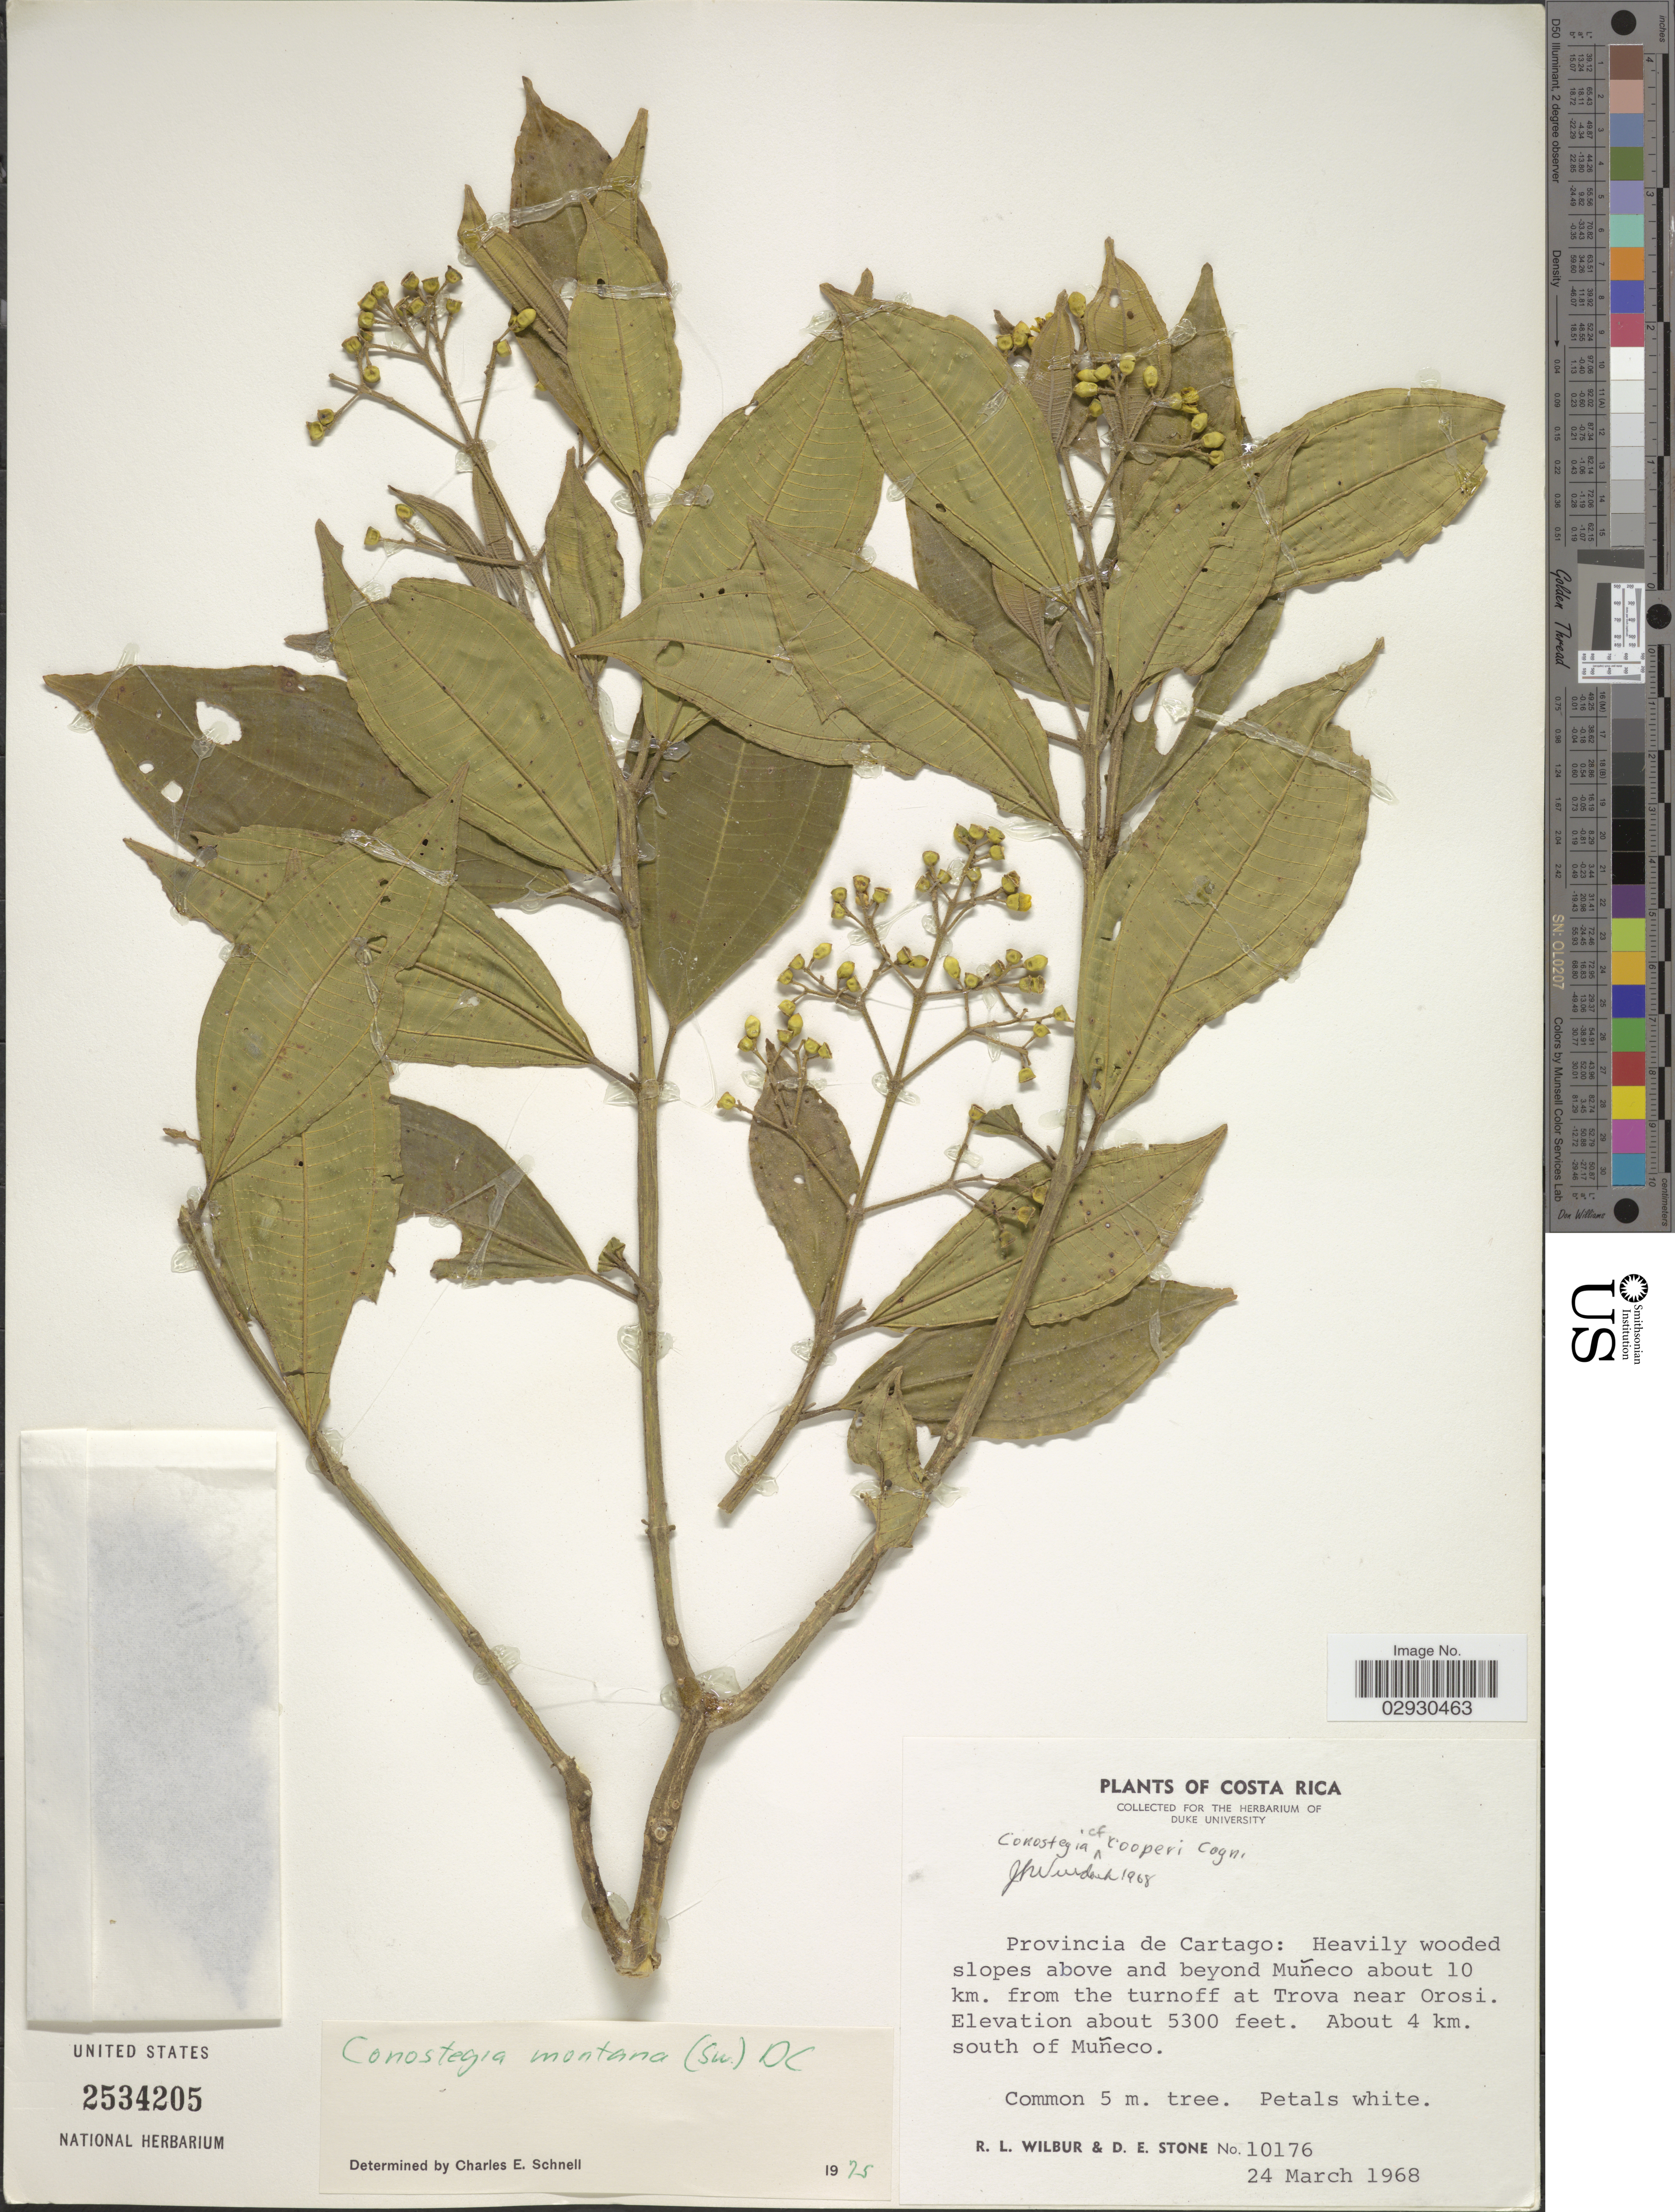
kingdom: Plantae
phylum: Tracheophyta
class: Magnoliopsida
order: Myrtales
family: Melastomataceae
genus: Conostegia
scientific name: Conostegia montana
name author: (Sw.) D. Don ex DC.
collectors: R. L. Wilbur & D. E. Stone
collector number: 10176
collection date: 1968-03-24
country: Costa Rica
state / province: Cartago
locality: Heavily wooded slopes above and beyond Muñeco about 10 km. from the turnoff at Trova near Orosi, about 4 km. south of Muñeco.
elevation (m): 1615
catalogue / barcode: US 2534205